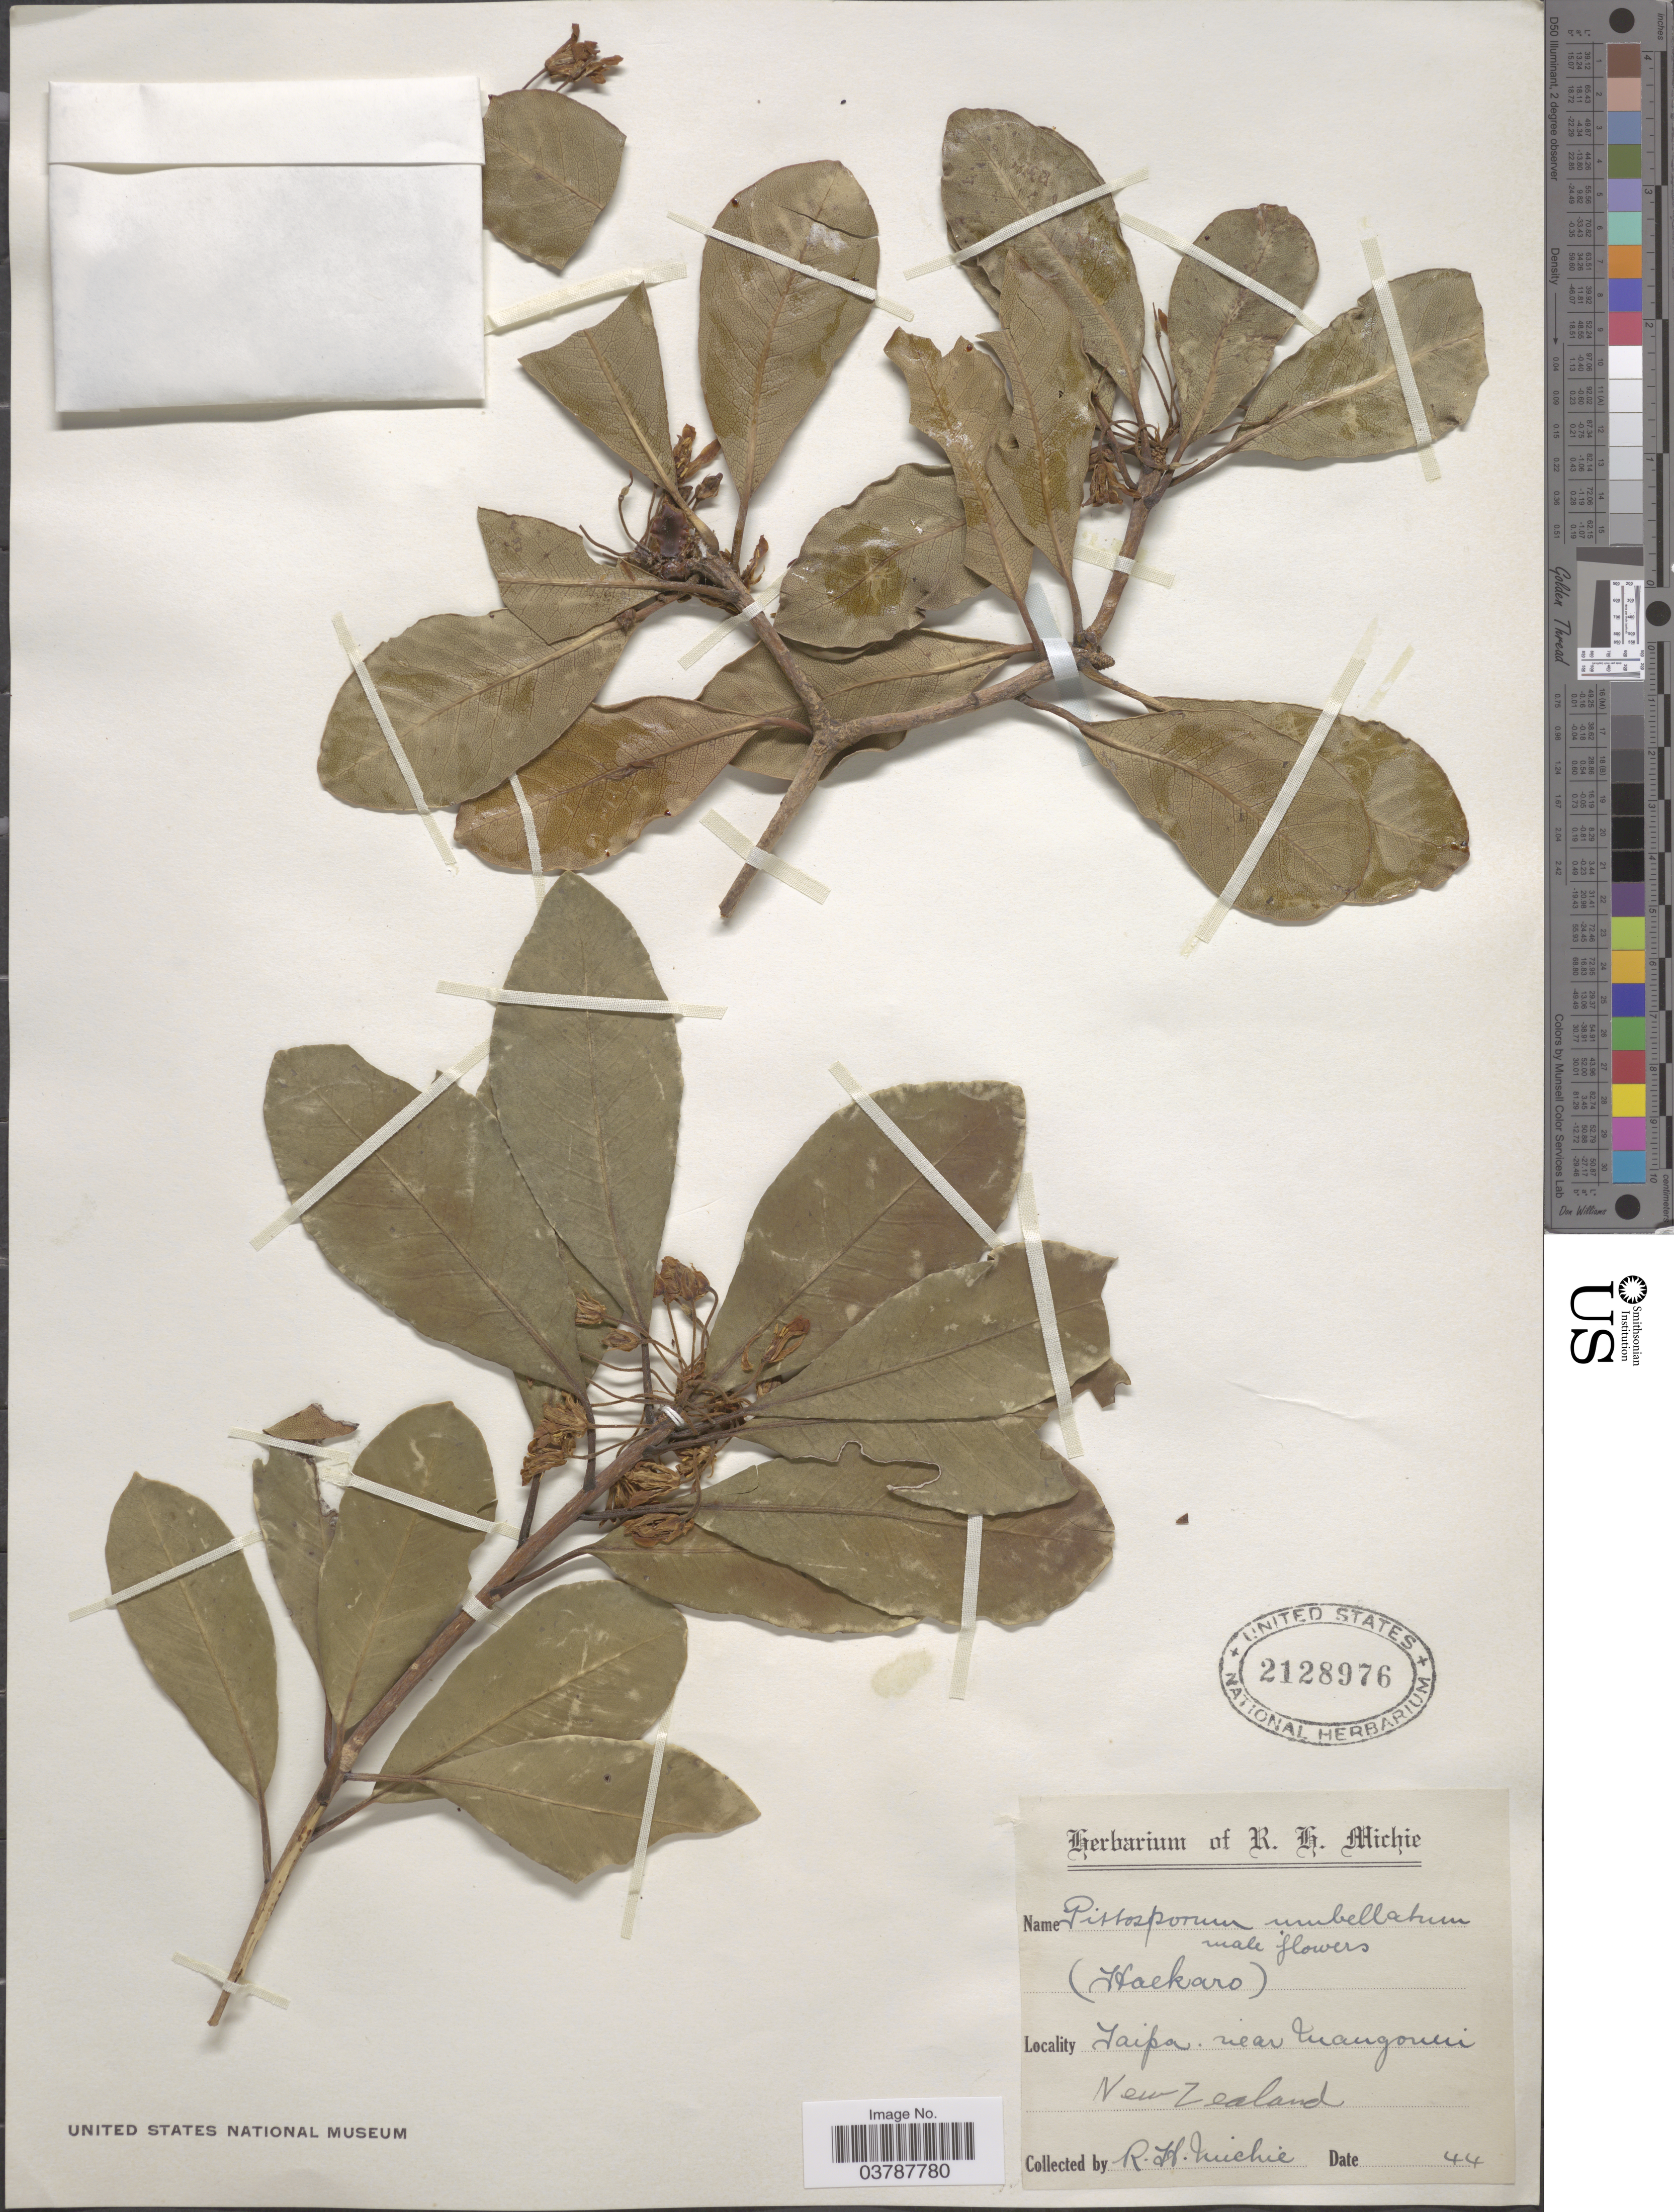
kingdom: Plantae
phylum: Tracheophyta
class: Magnoliopsida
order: Apiales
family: Pittosporaceae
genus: Pittosporum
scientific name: Pittosporum umbellatum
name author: Gaertn.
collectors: R. Michie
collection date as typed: Transcribed d/m/y: //44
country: New Zealand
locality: Taipa near Wanganui.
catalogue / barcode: US 2128976